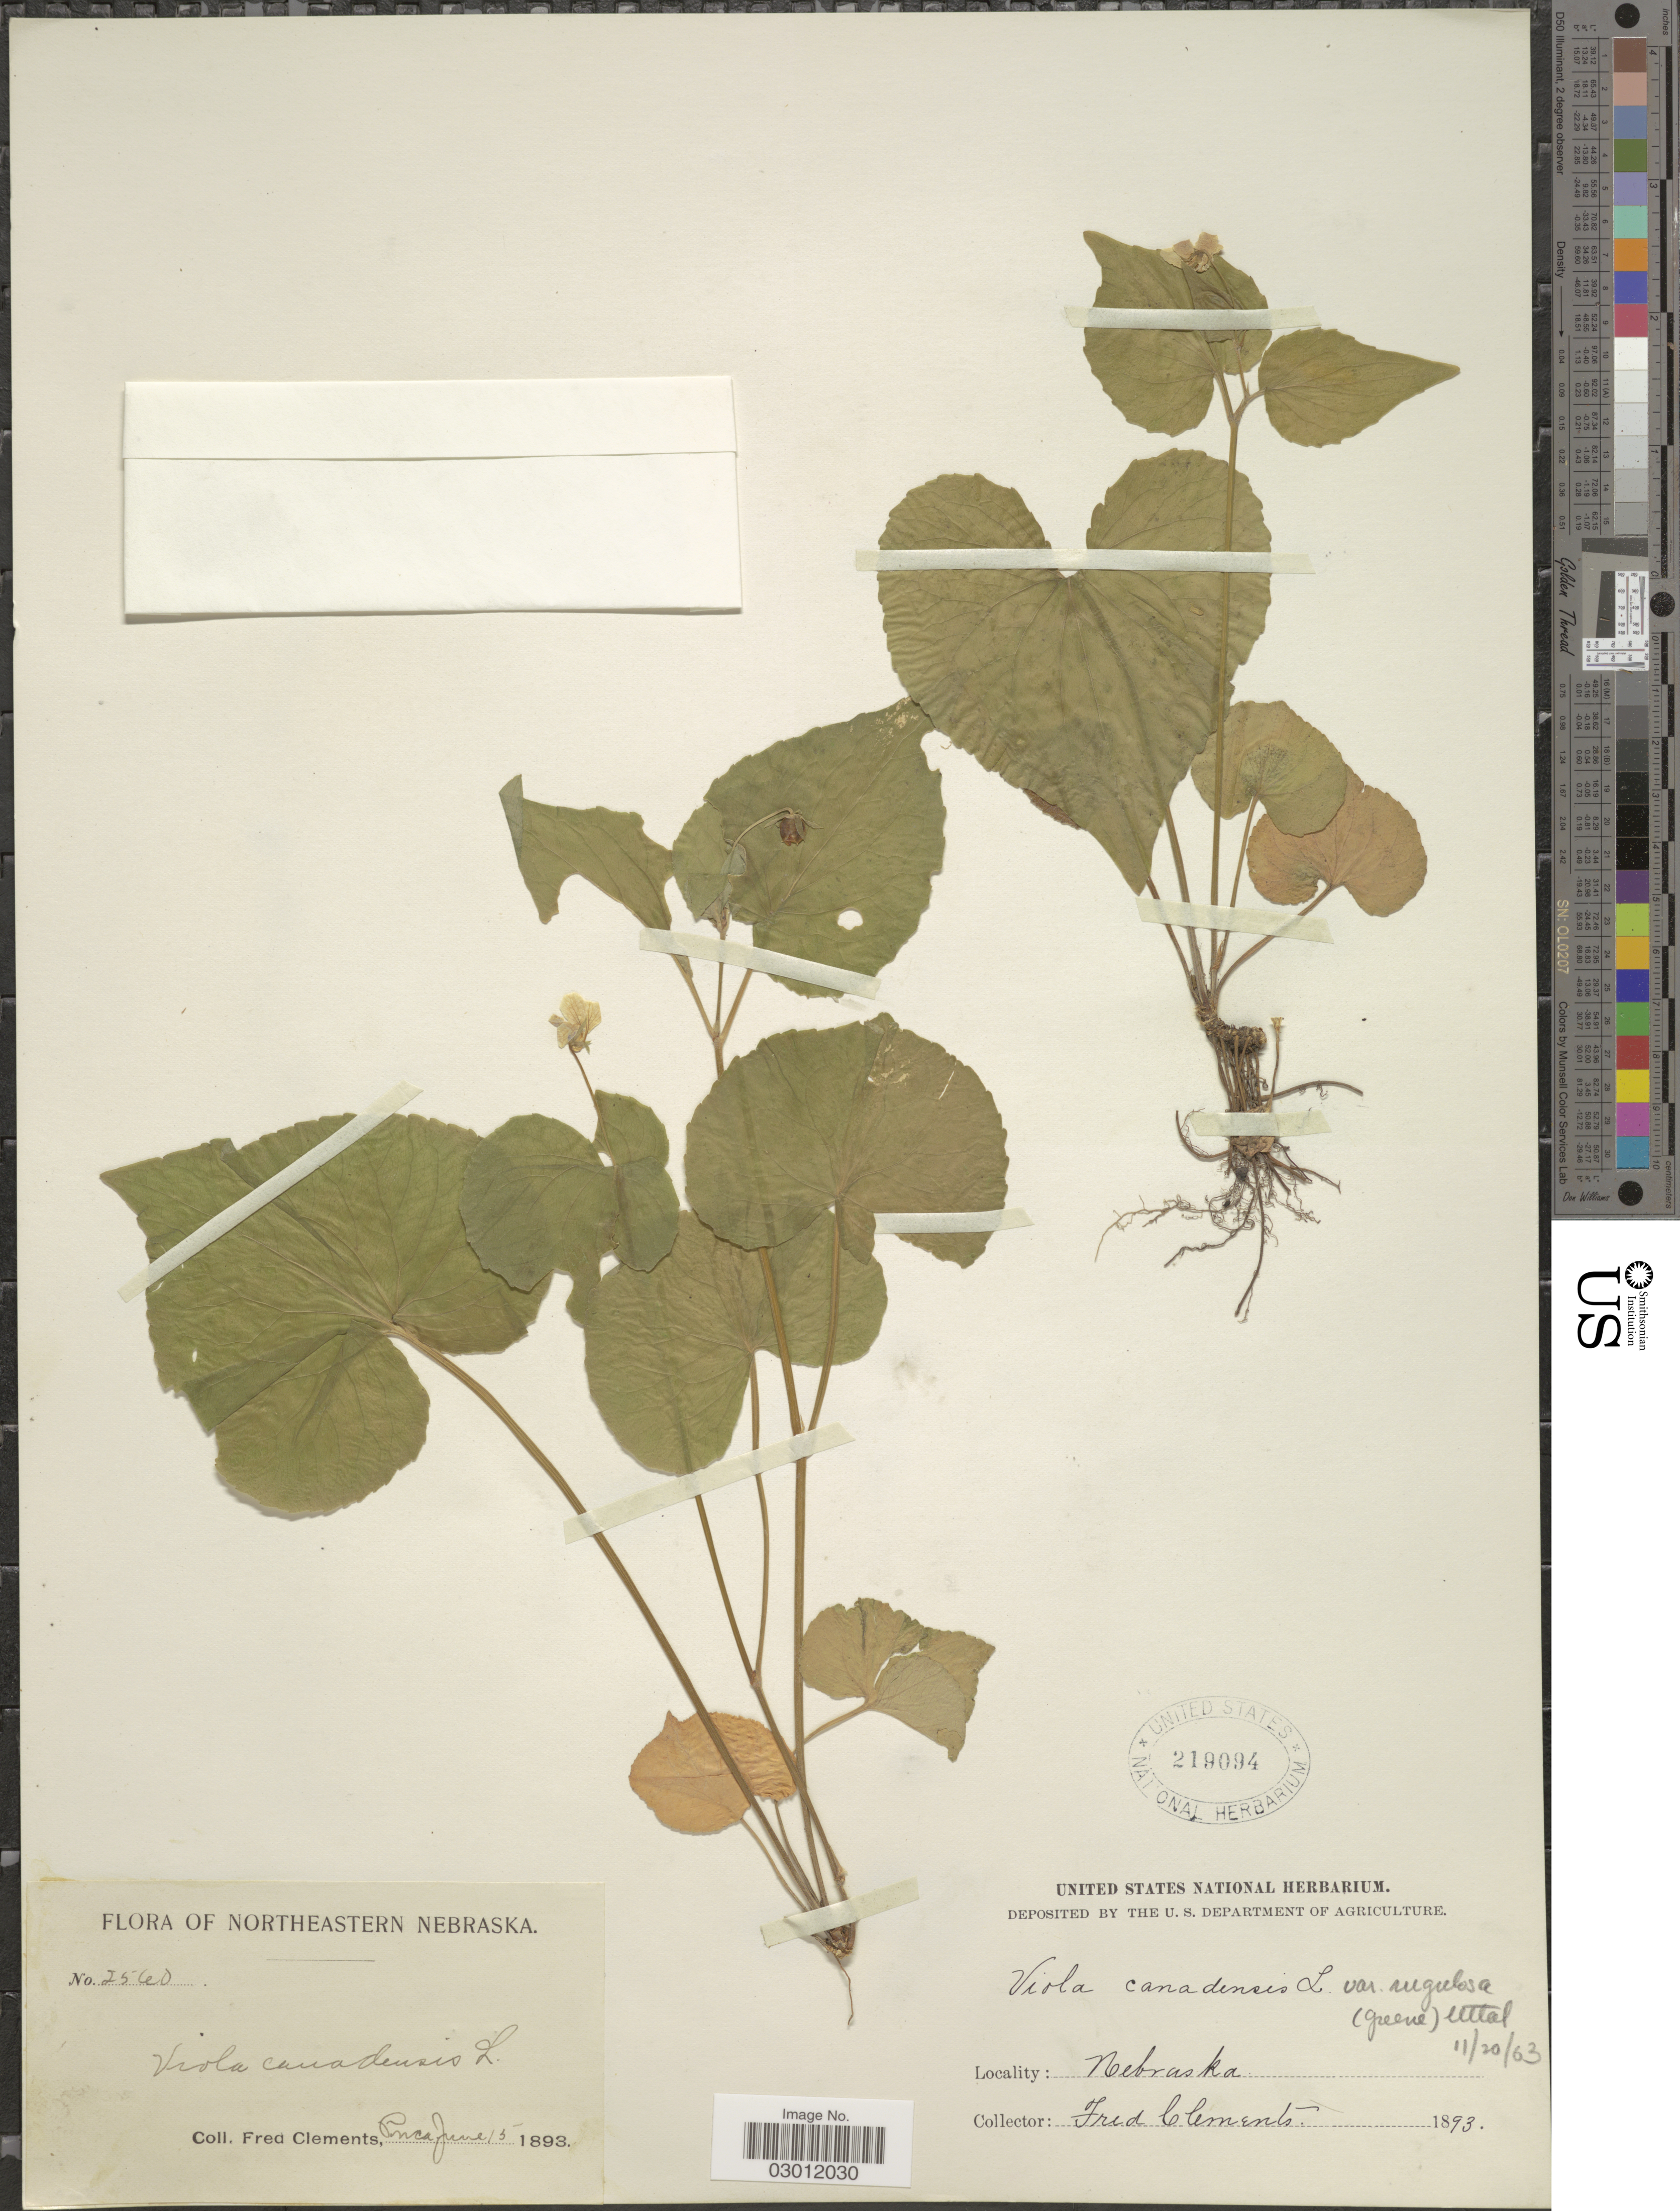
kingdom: Plantae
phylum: Tracheophyta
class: Magnoliopsida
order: Malpighiales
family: Violaceae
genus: Viola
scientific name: Viola canadensis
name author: L.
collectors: F. Clements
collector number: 2560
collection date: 1893-06-15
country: United States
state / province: Nebraska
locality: Northeastern Nebraska.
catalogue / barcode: US 219094